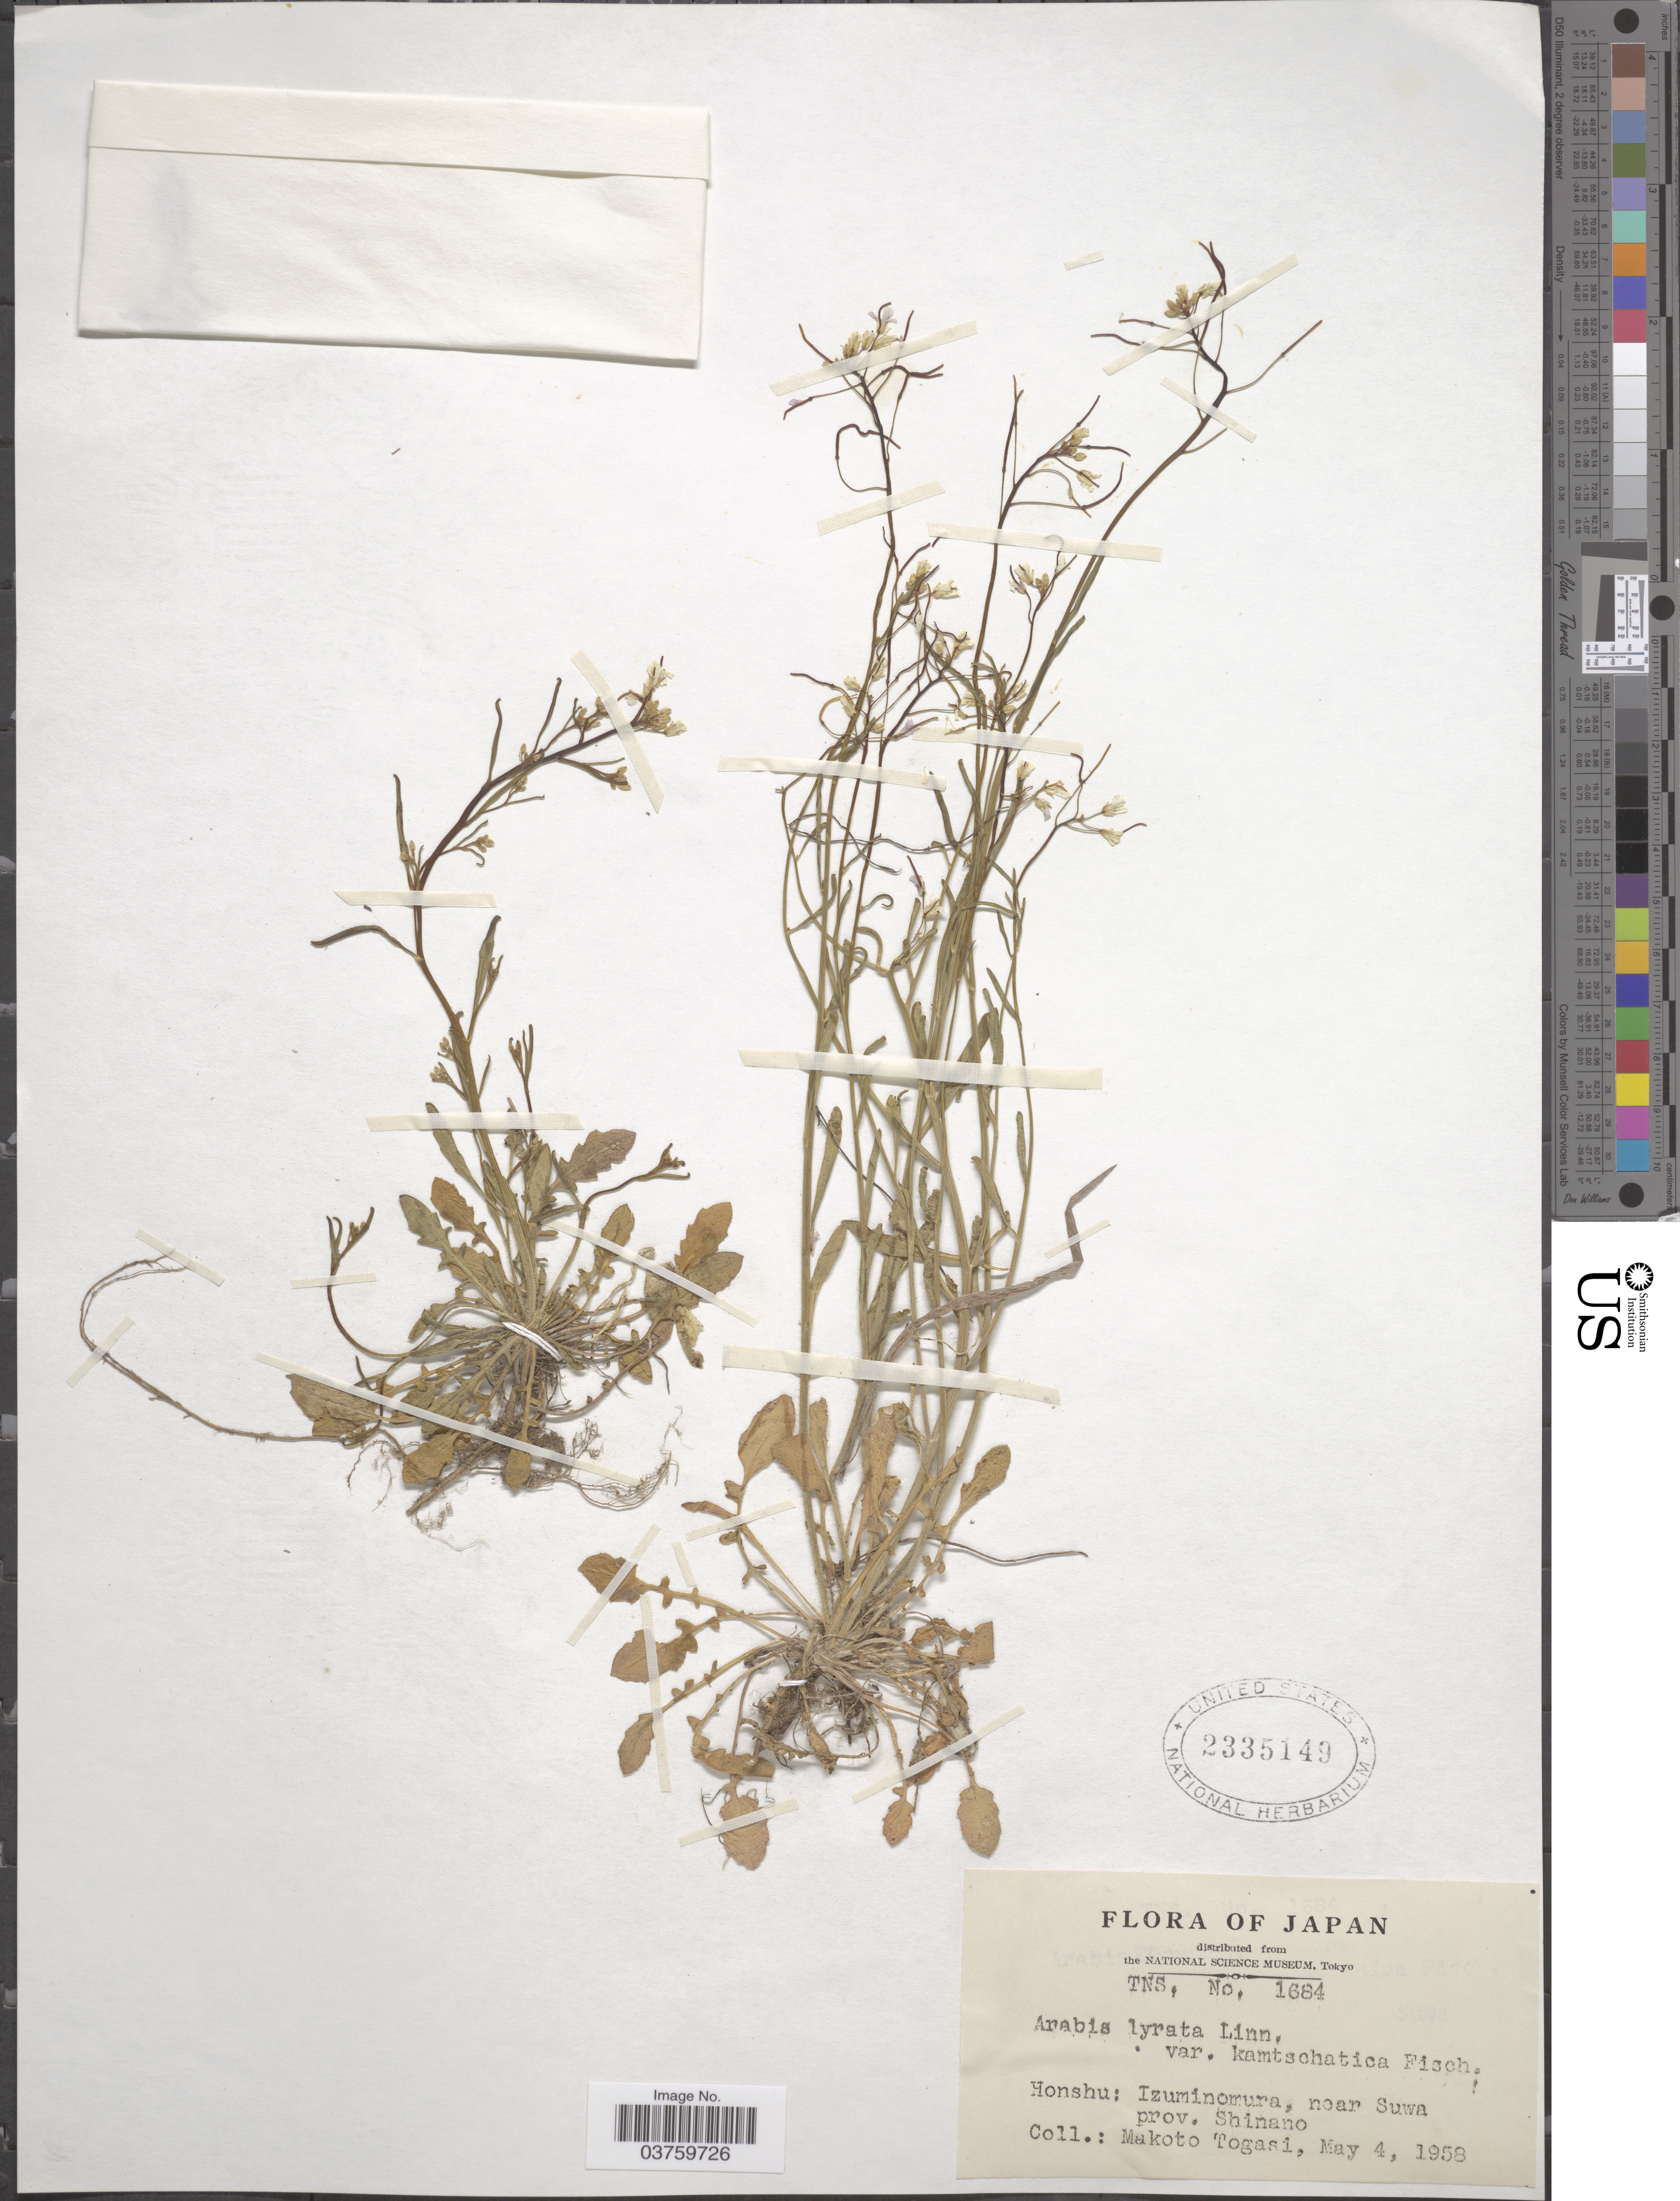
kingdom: Plantae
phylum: Tracheophyta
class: Magnoliopsida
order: Brassicales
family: Brassicaceae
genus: Arabis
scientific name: Arabis lyrata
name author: L.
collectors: M. Togasi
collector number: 1684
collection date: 1958-05-04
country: Japan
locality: Honshu: Izuminomura, near Suwa prov. Shinano.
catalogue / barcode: US 2335149